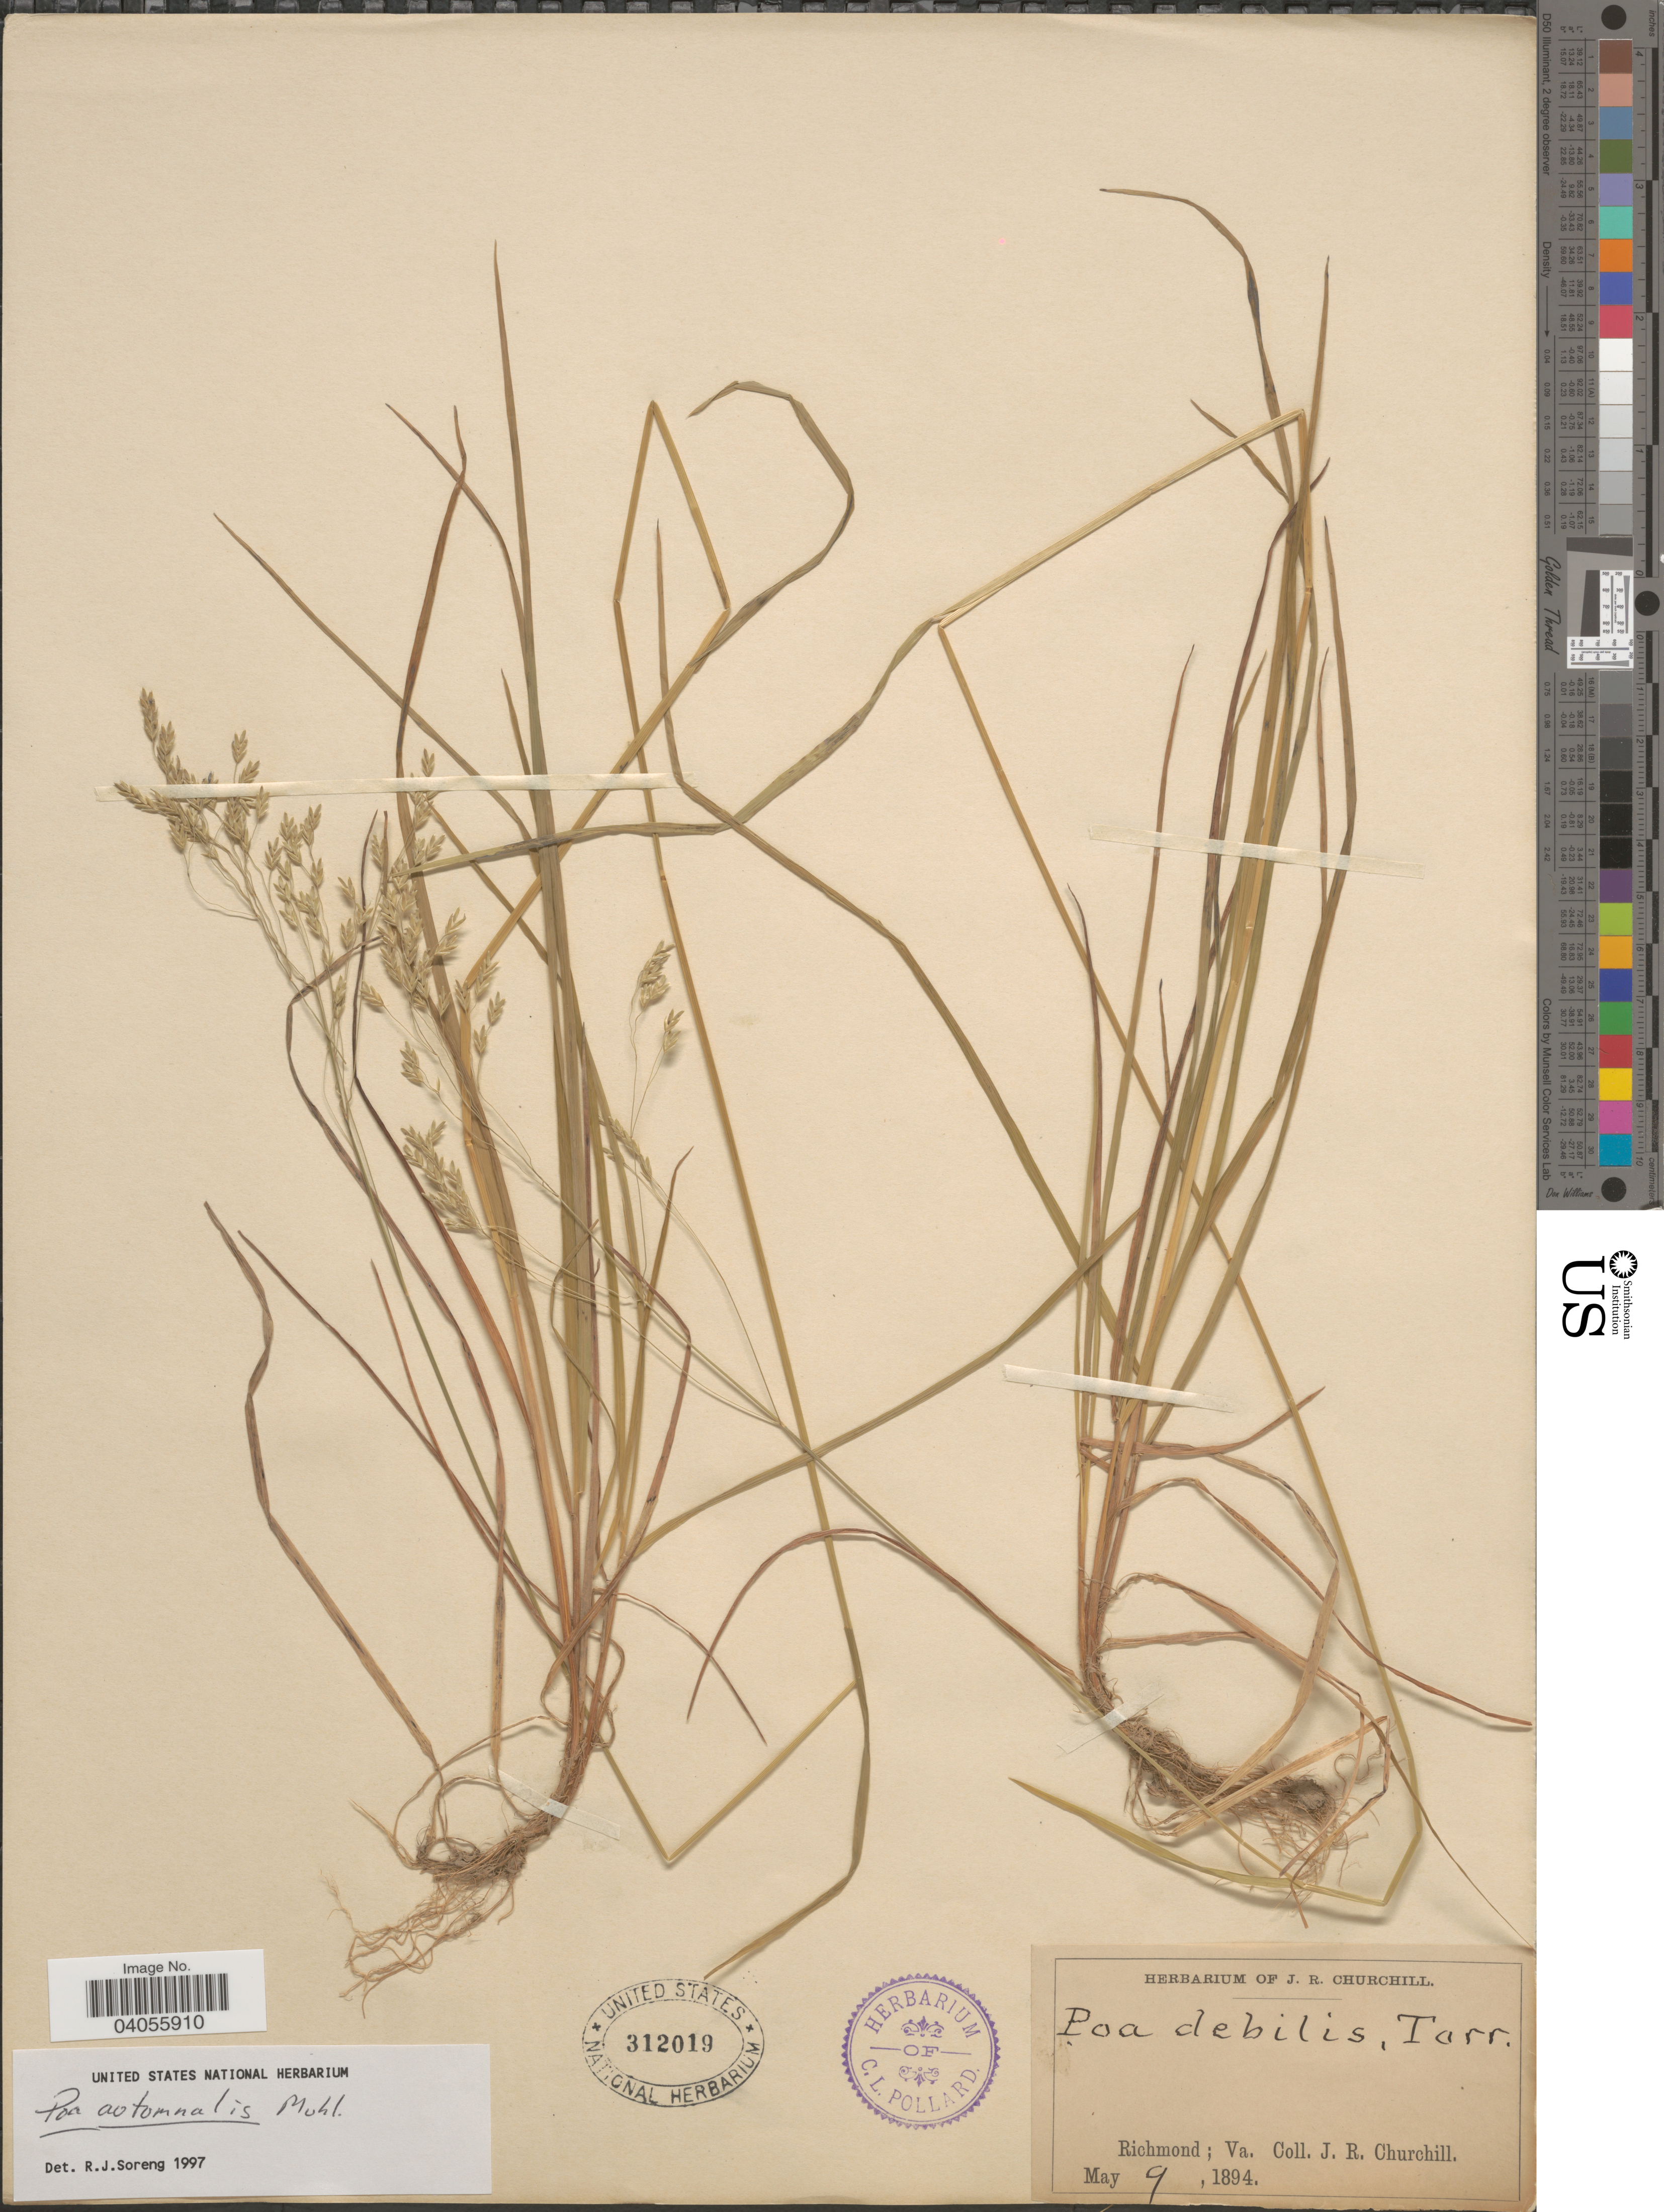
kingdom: Plantae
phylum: Tracheophyta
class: Liliopsida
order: Poales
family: Poaceae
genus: Poa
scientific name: Poa bigelovii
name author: Vasey & Scribn.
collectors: J. Churchill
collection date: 1894-05-09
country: United States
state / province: Virginia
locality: Richmond.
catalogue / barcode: US 312019